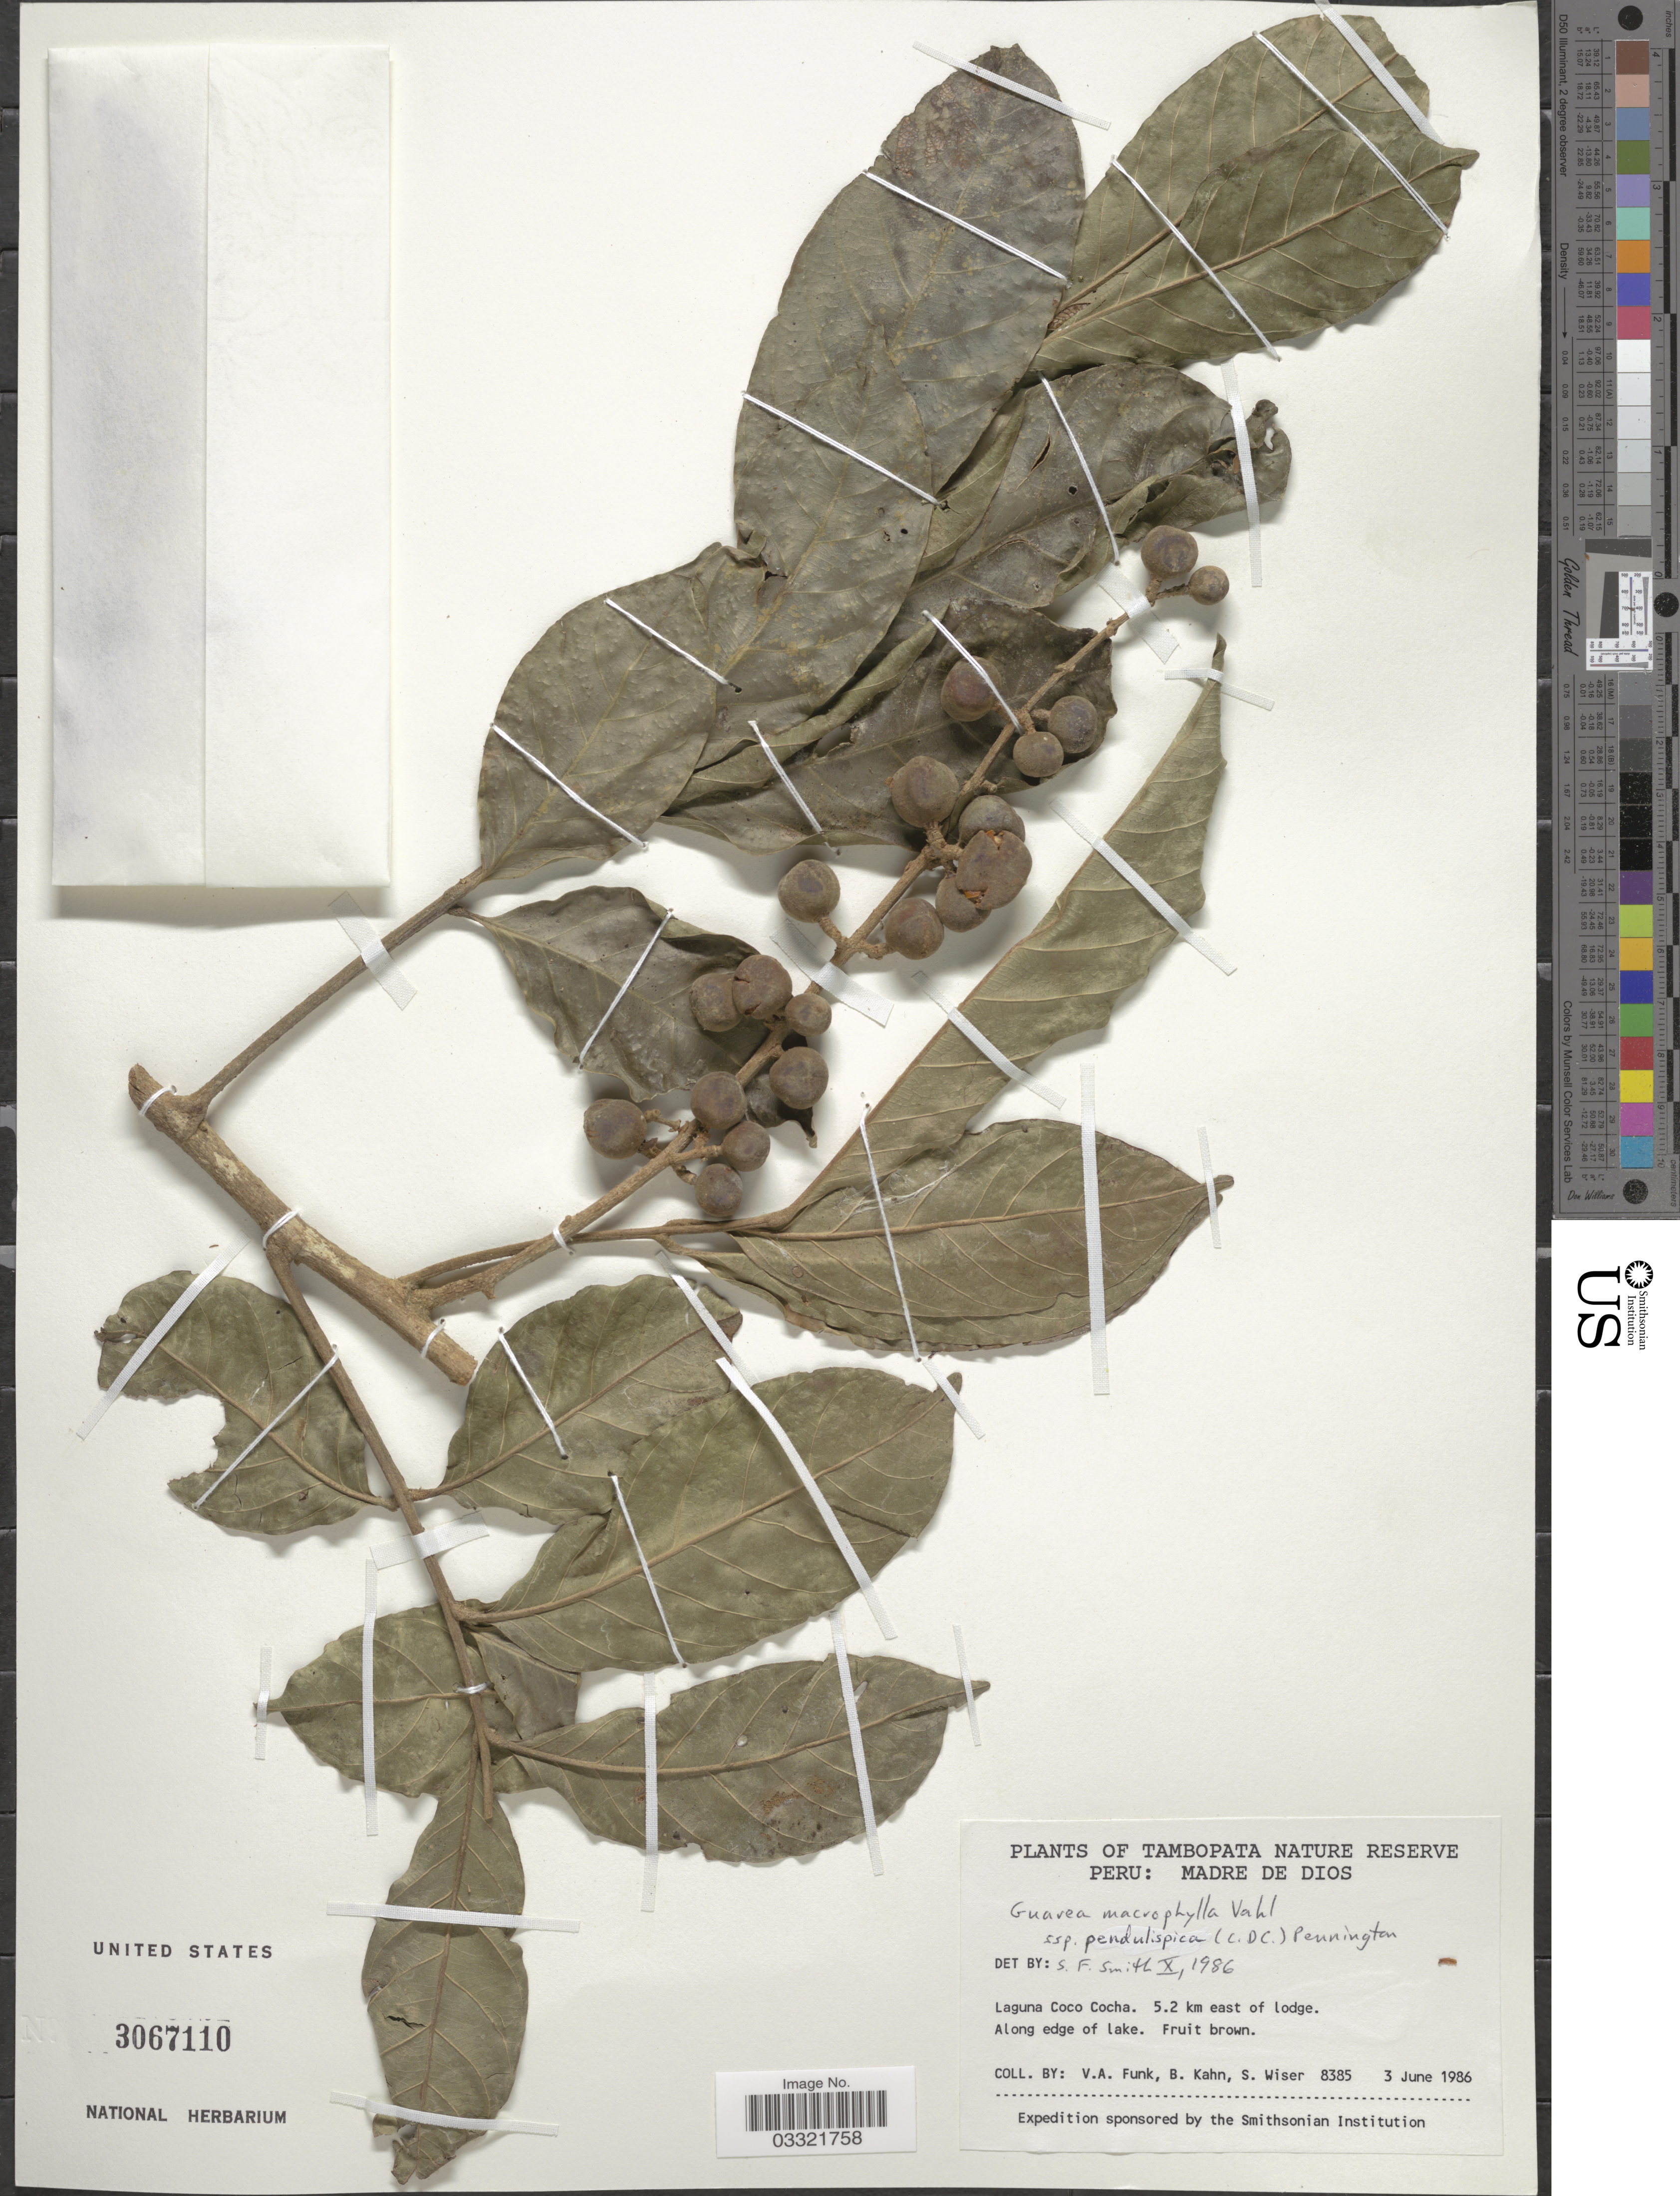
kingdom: Plantae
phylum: Tracheophyta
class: Magnoliopsida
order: Sapindales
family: Meliaceae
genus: Guarea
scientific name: Guarea macrophylla subsp. pendulispica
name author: (C. DC.) T.D. Penn.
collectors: V. Funk, B. Kahn & S. Wiser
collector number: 8385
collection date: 1986-06-03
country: Peru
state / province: Madre de Dios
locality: Tambopata Nature Reserve. Laguna Coco Cocha. 5.2 km east of lodge.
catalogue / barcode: US 3067110